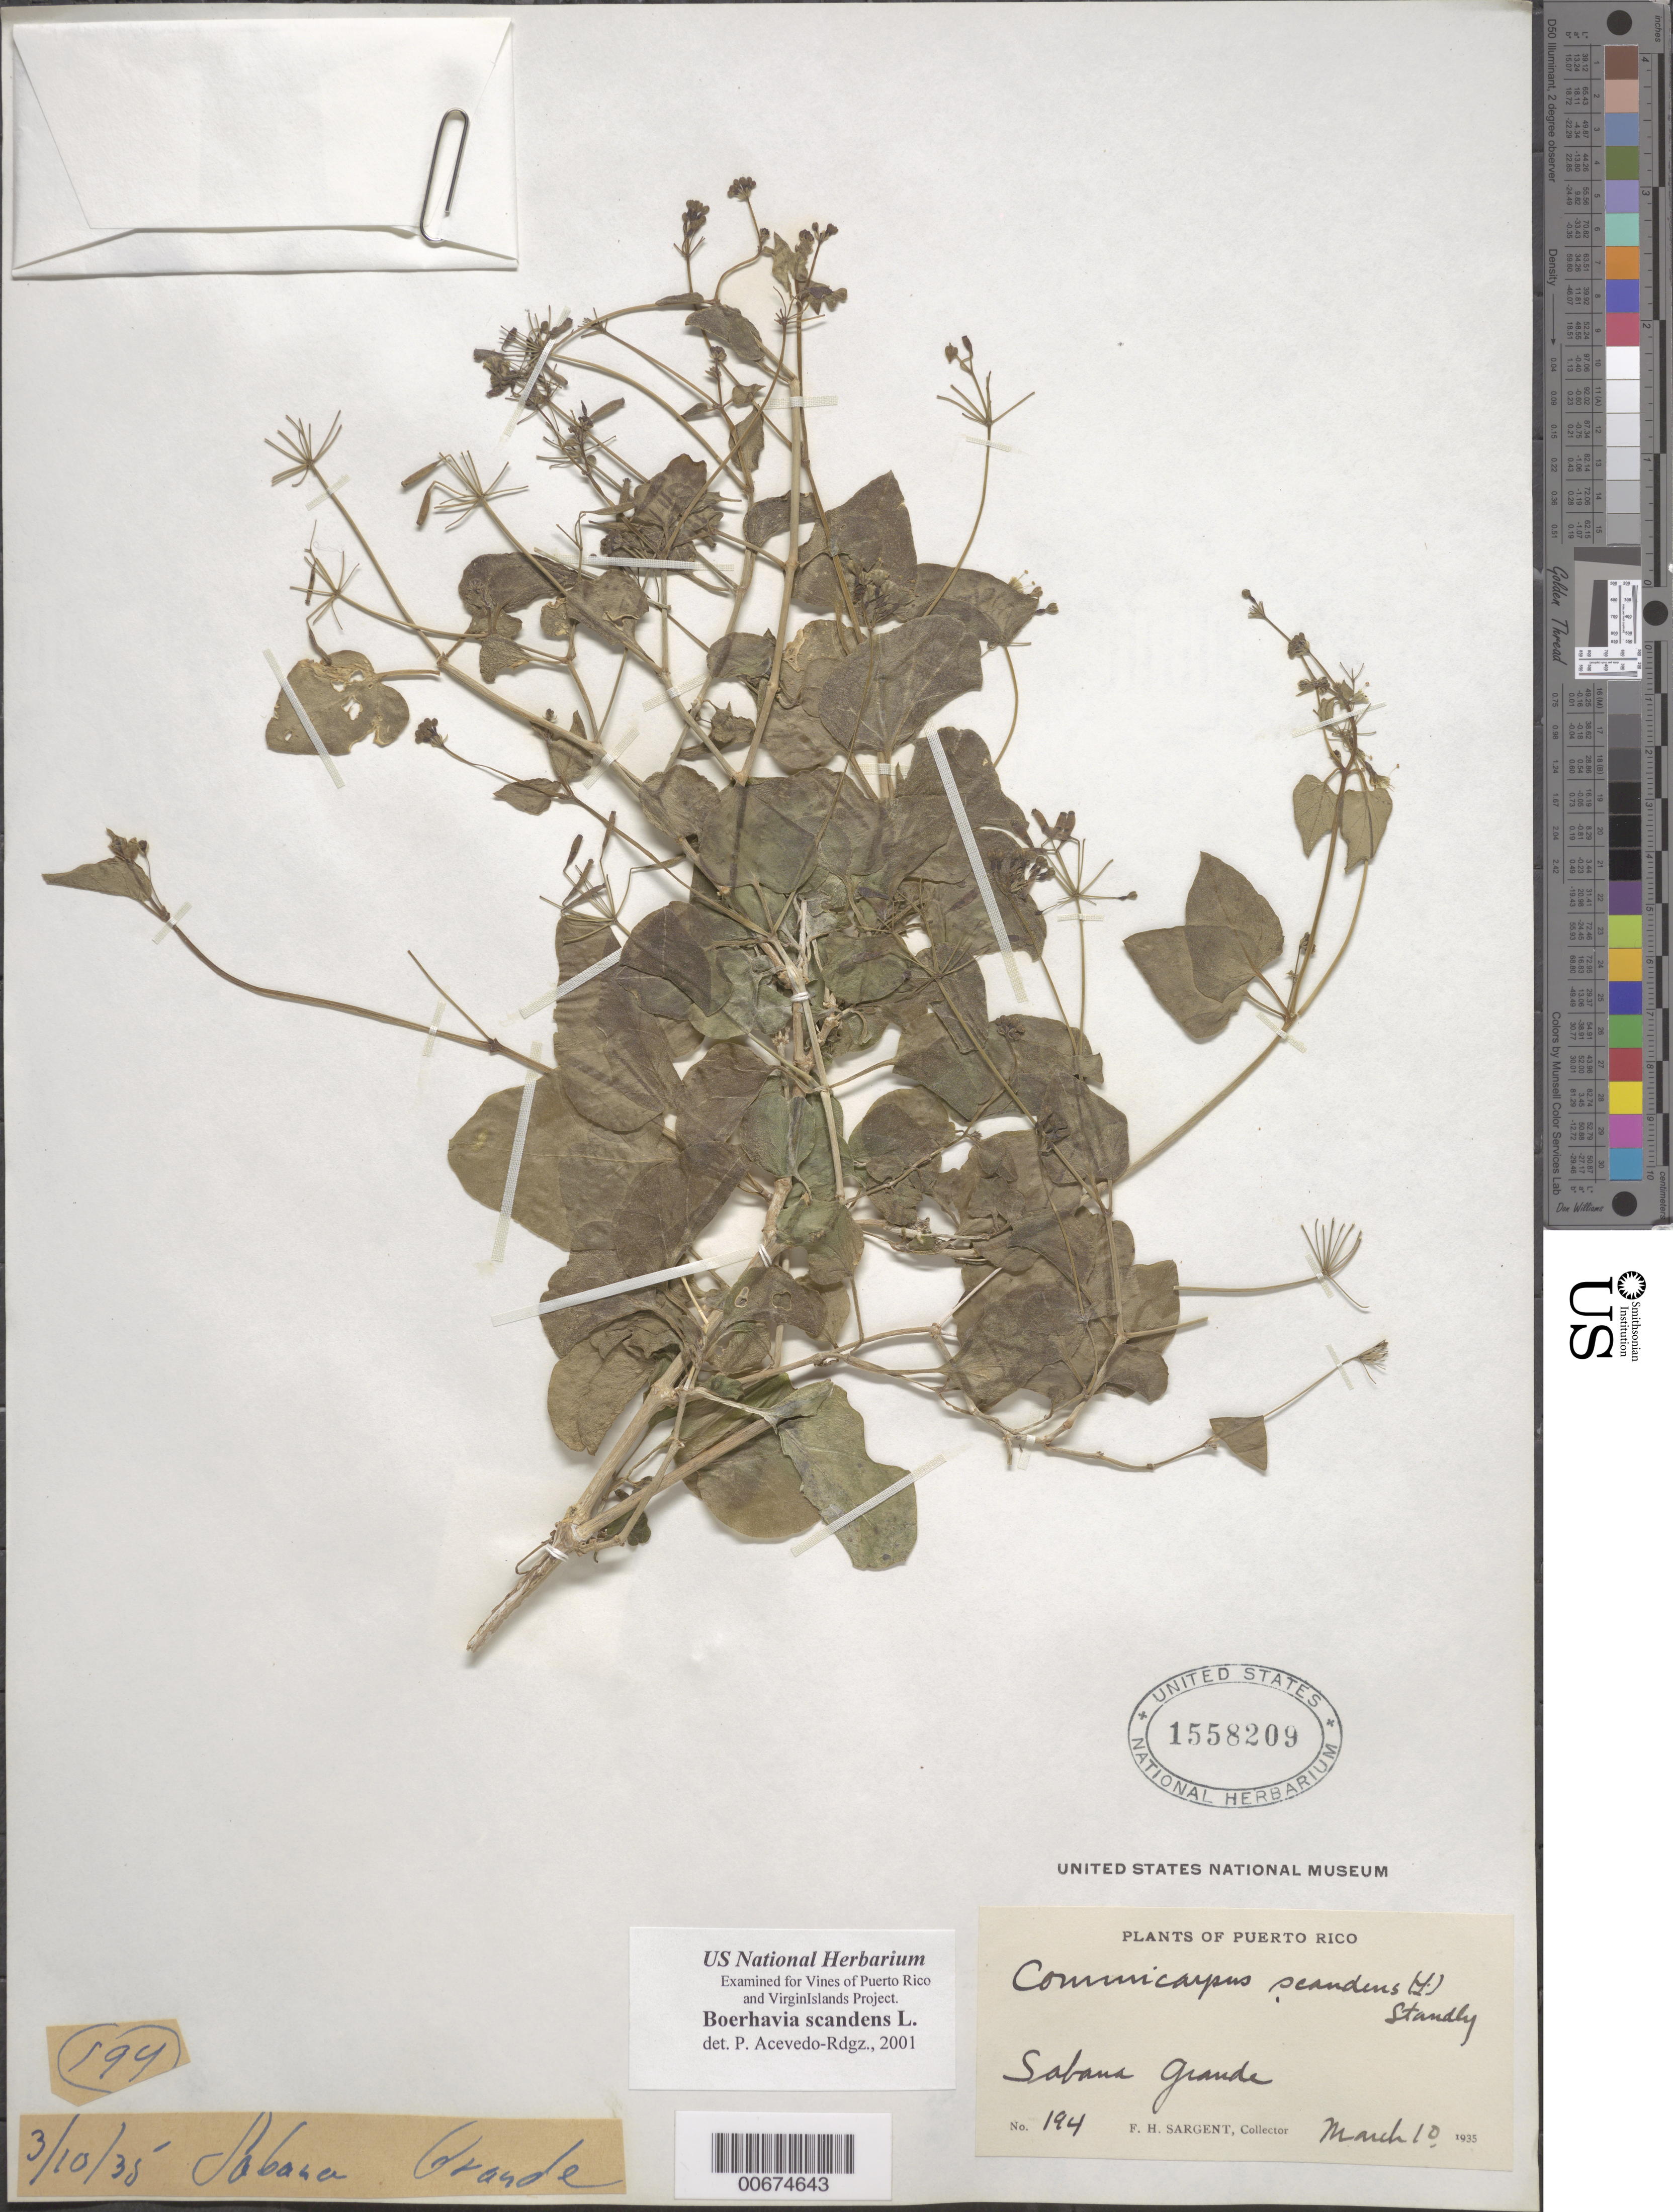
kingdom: Plantae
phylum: Tracheophyta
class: Magnoliopsida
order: Caryophyllales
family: Nyctaginaceae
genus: Boerhavia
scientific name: Boerhavia scandens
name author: L.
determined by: Acevedo-Rodríguez, P., (BOT), Smithsonian Institution - National Museum of Natural History (UNITED STATES)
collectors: F. H. Sargent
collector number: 194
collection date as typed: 10 Mar 1935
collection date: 1935-03-10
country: Puerto Rico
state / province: Sabana Grande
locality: Sabana Grande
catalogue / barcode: US 1558209